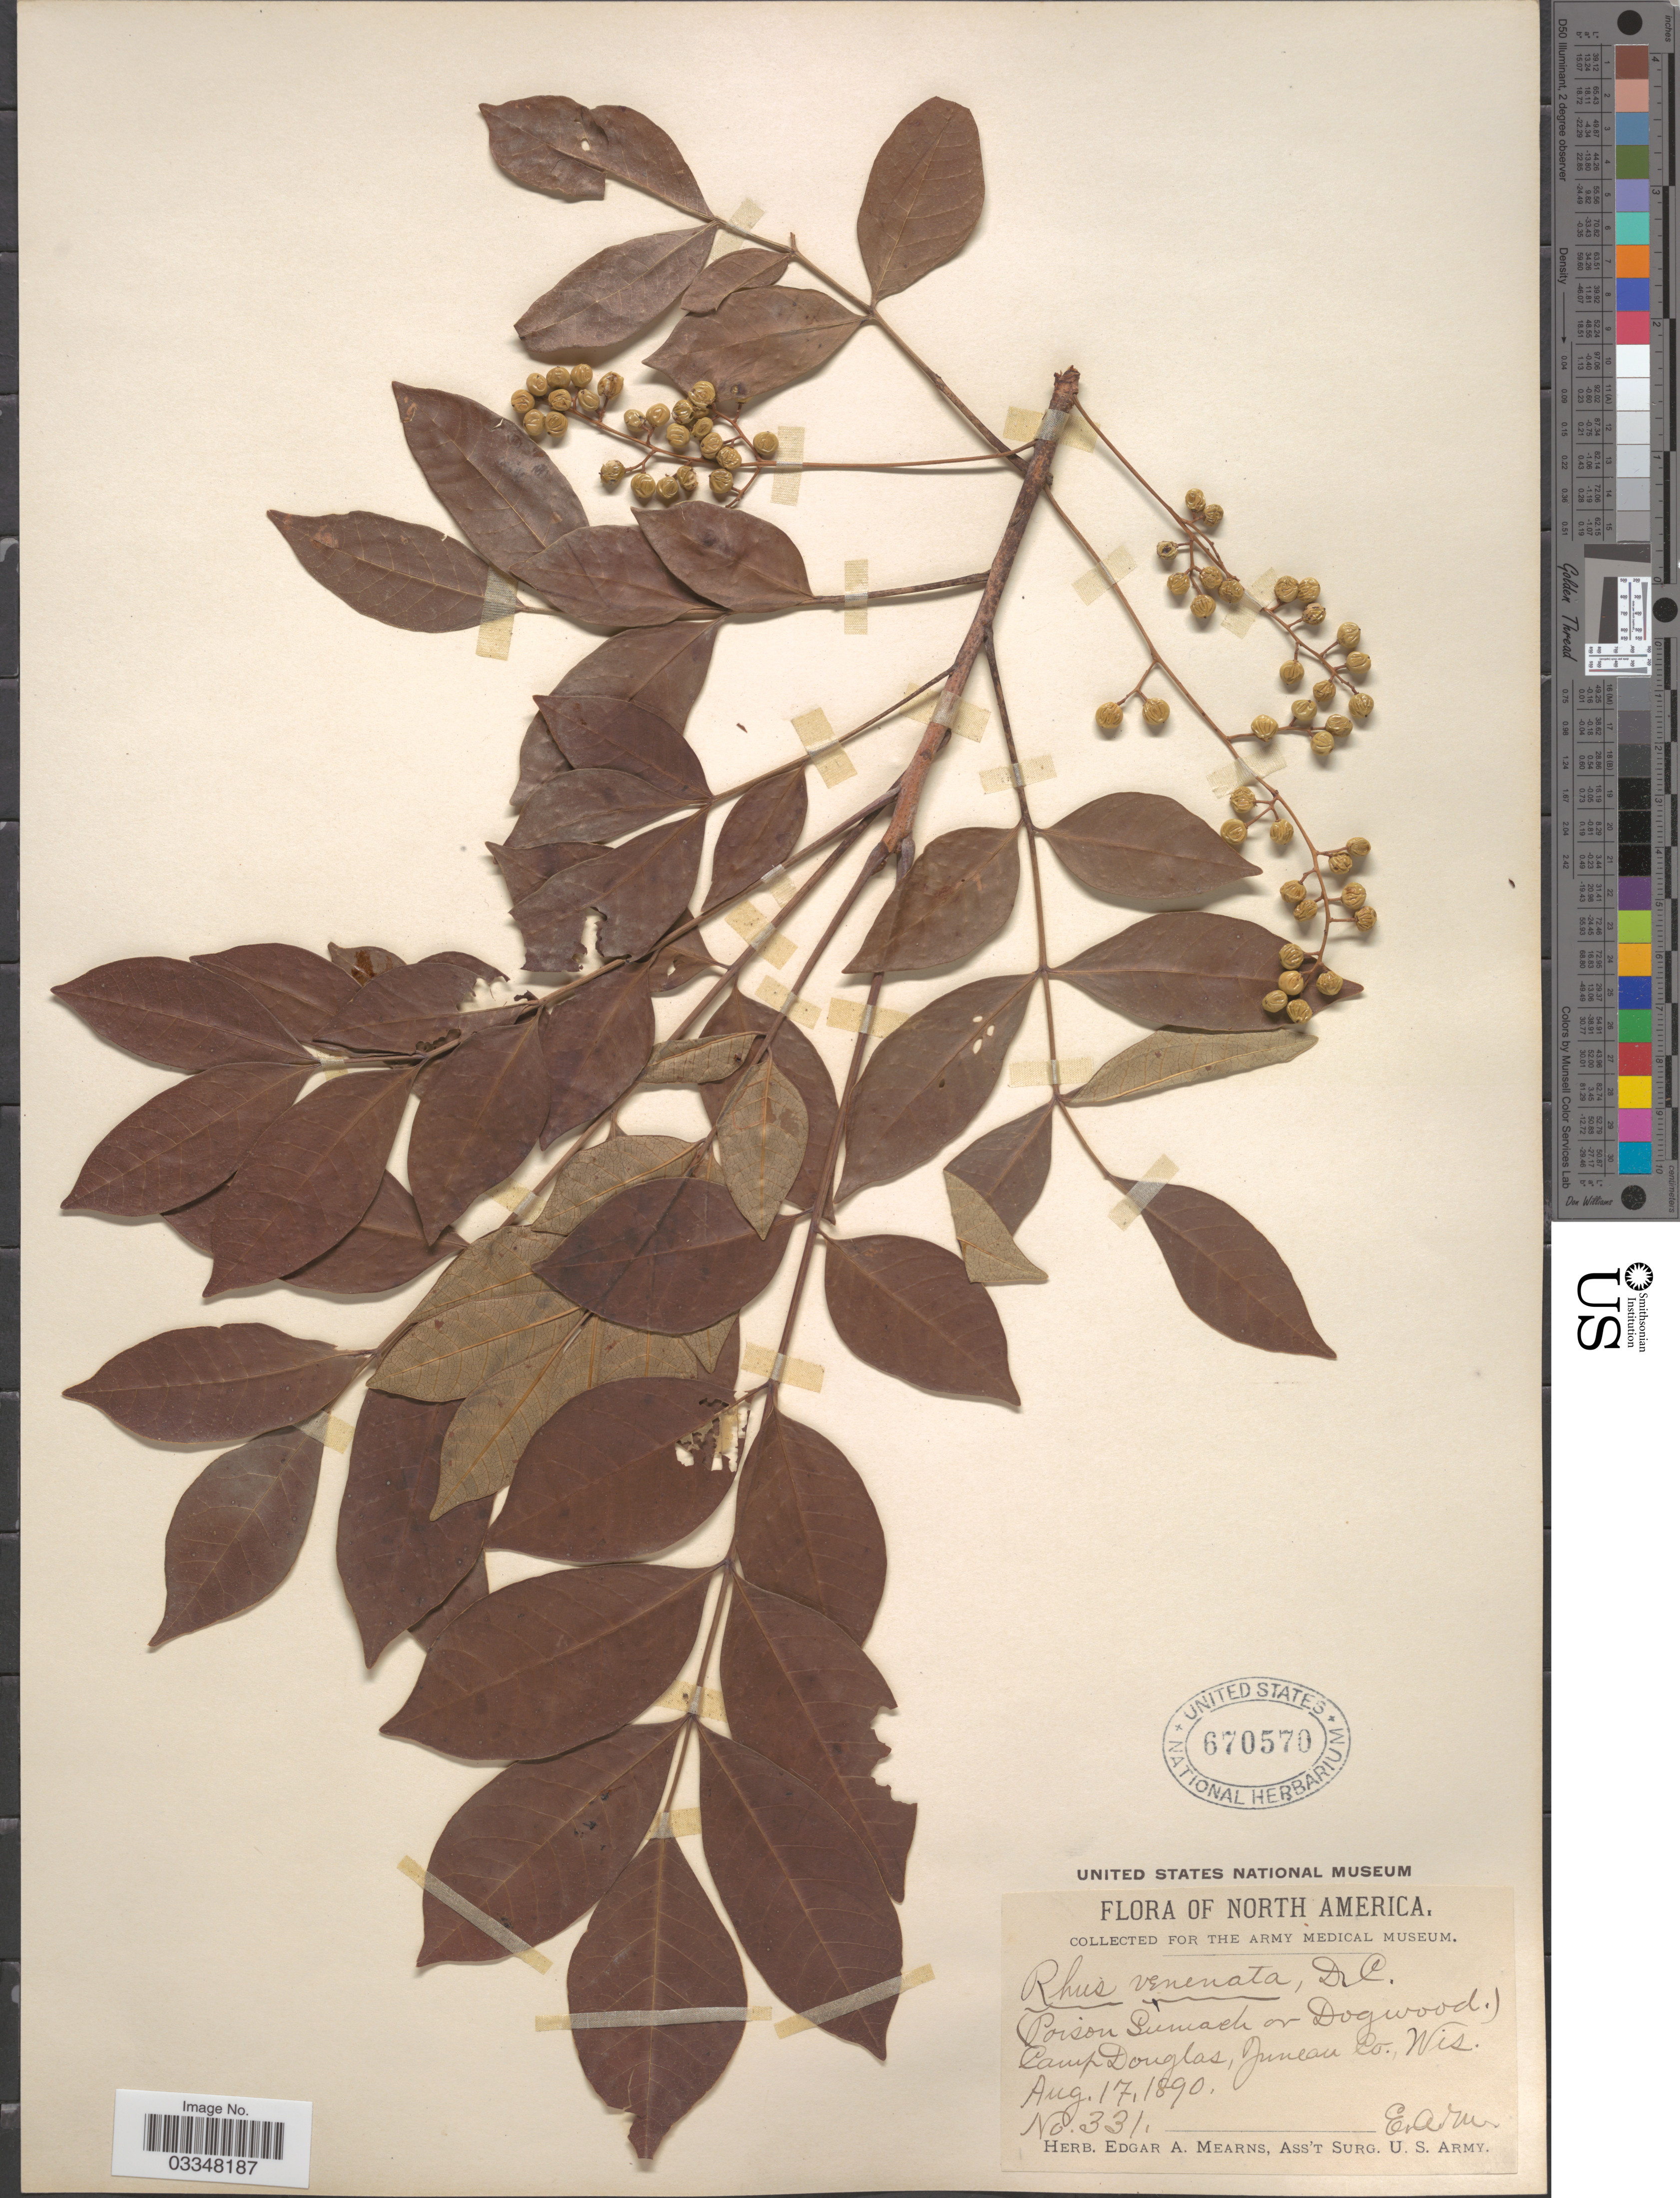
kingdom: Plantae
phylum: Tracheophyta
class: Magnoliopsida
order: Sapindales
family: Anacardiaceae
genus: Toxicodendron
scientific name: Toxicodendron vernix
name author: (L.) Kuntze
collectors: E. A. Mearns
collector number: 331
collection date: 1890-08-17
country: United States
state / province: Wisconsin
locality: Camp Douglas, Juneau Co.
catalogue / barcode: US 670570